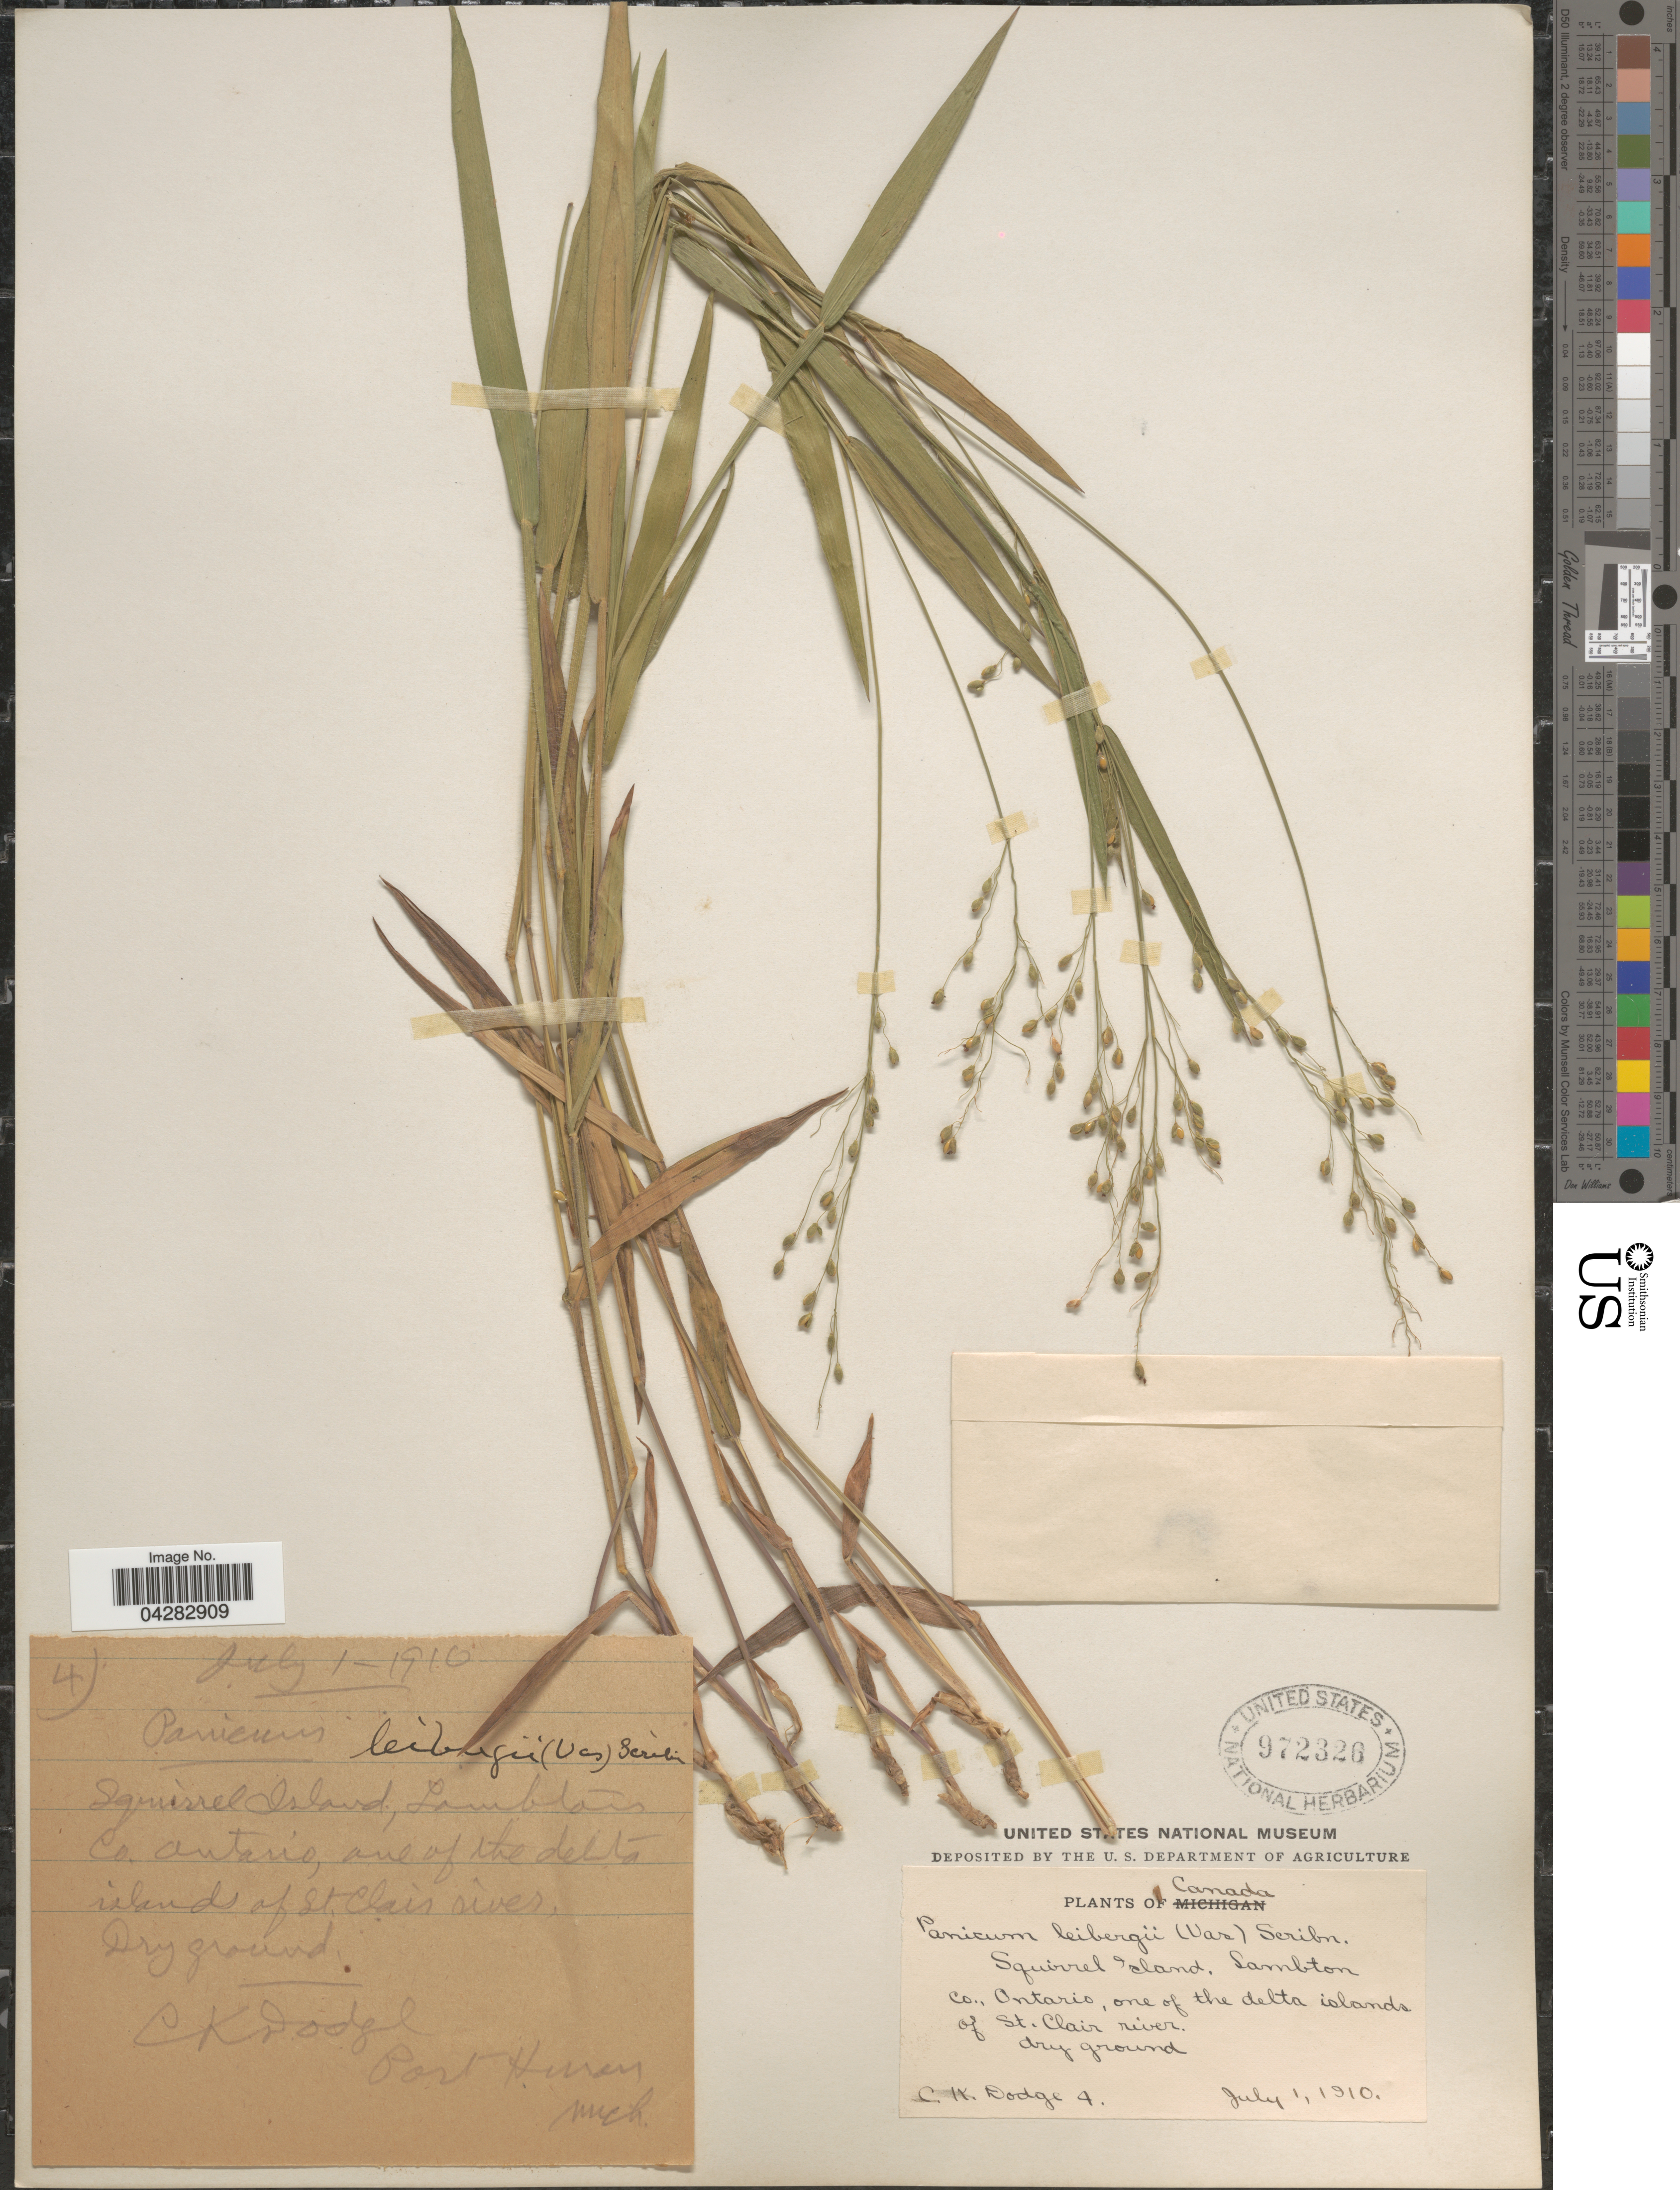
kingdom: Plantae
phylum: Tracheophyta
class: Liliopsida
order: Poales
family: Poaceae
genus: Dichanthelium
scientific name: Dichanthelium leibergii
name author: (Vasey) Gould & C.A. Clark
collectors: C. Dodge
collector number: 4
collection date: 1910-07-01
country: Canada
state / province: Ontario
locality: Squirrel Island, Lambton Co., one of the delta islands of St. Clair river.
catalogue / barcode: US 972326